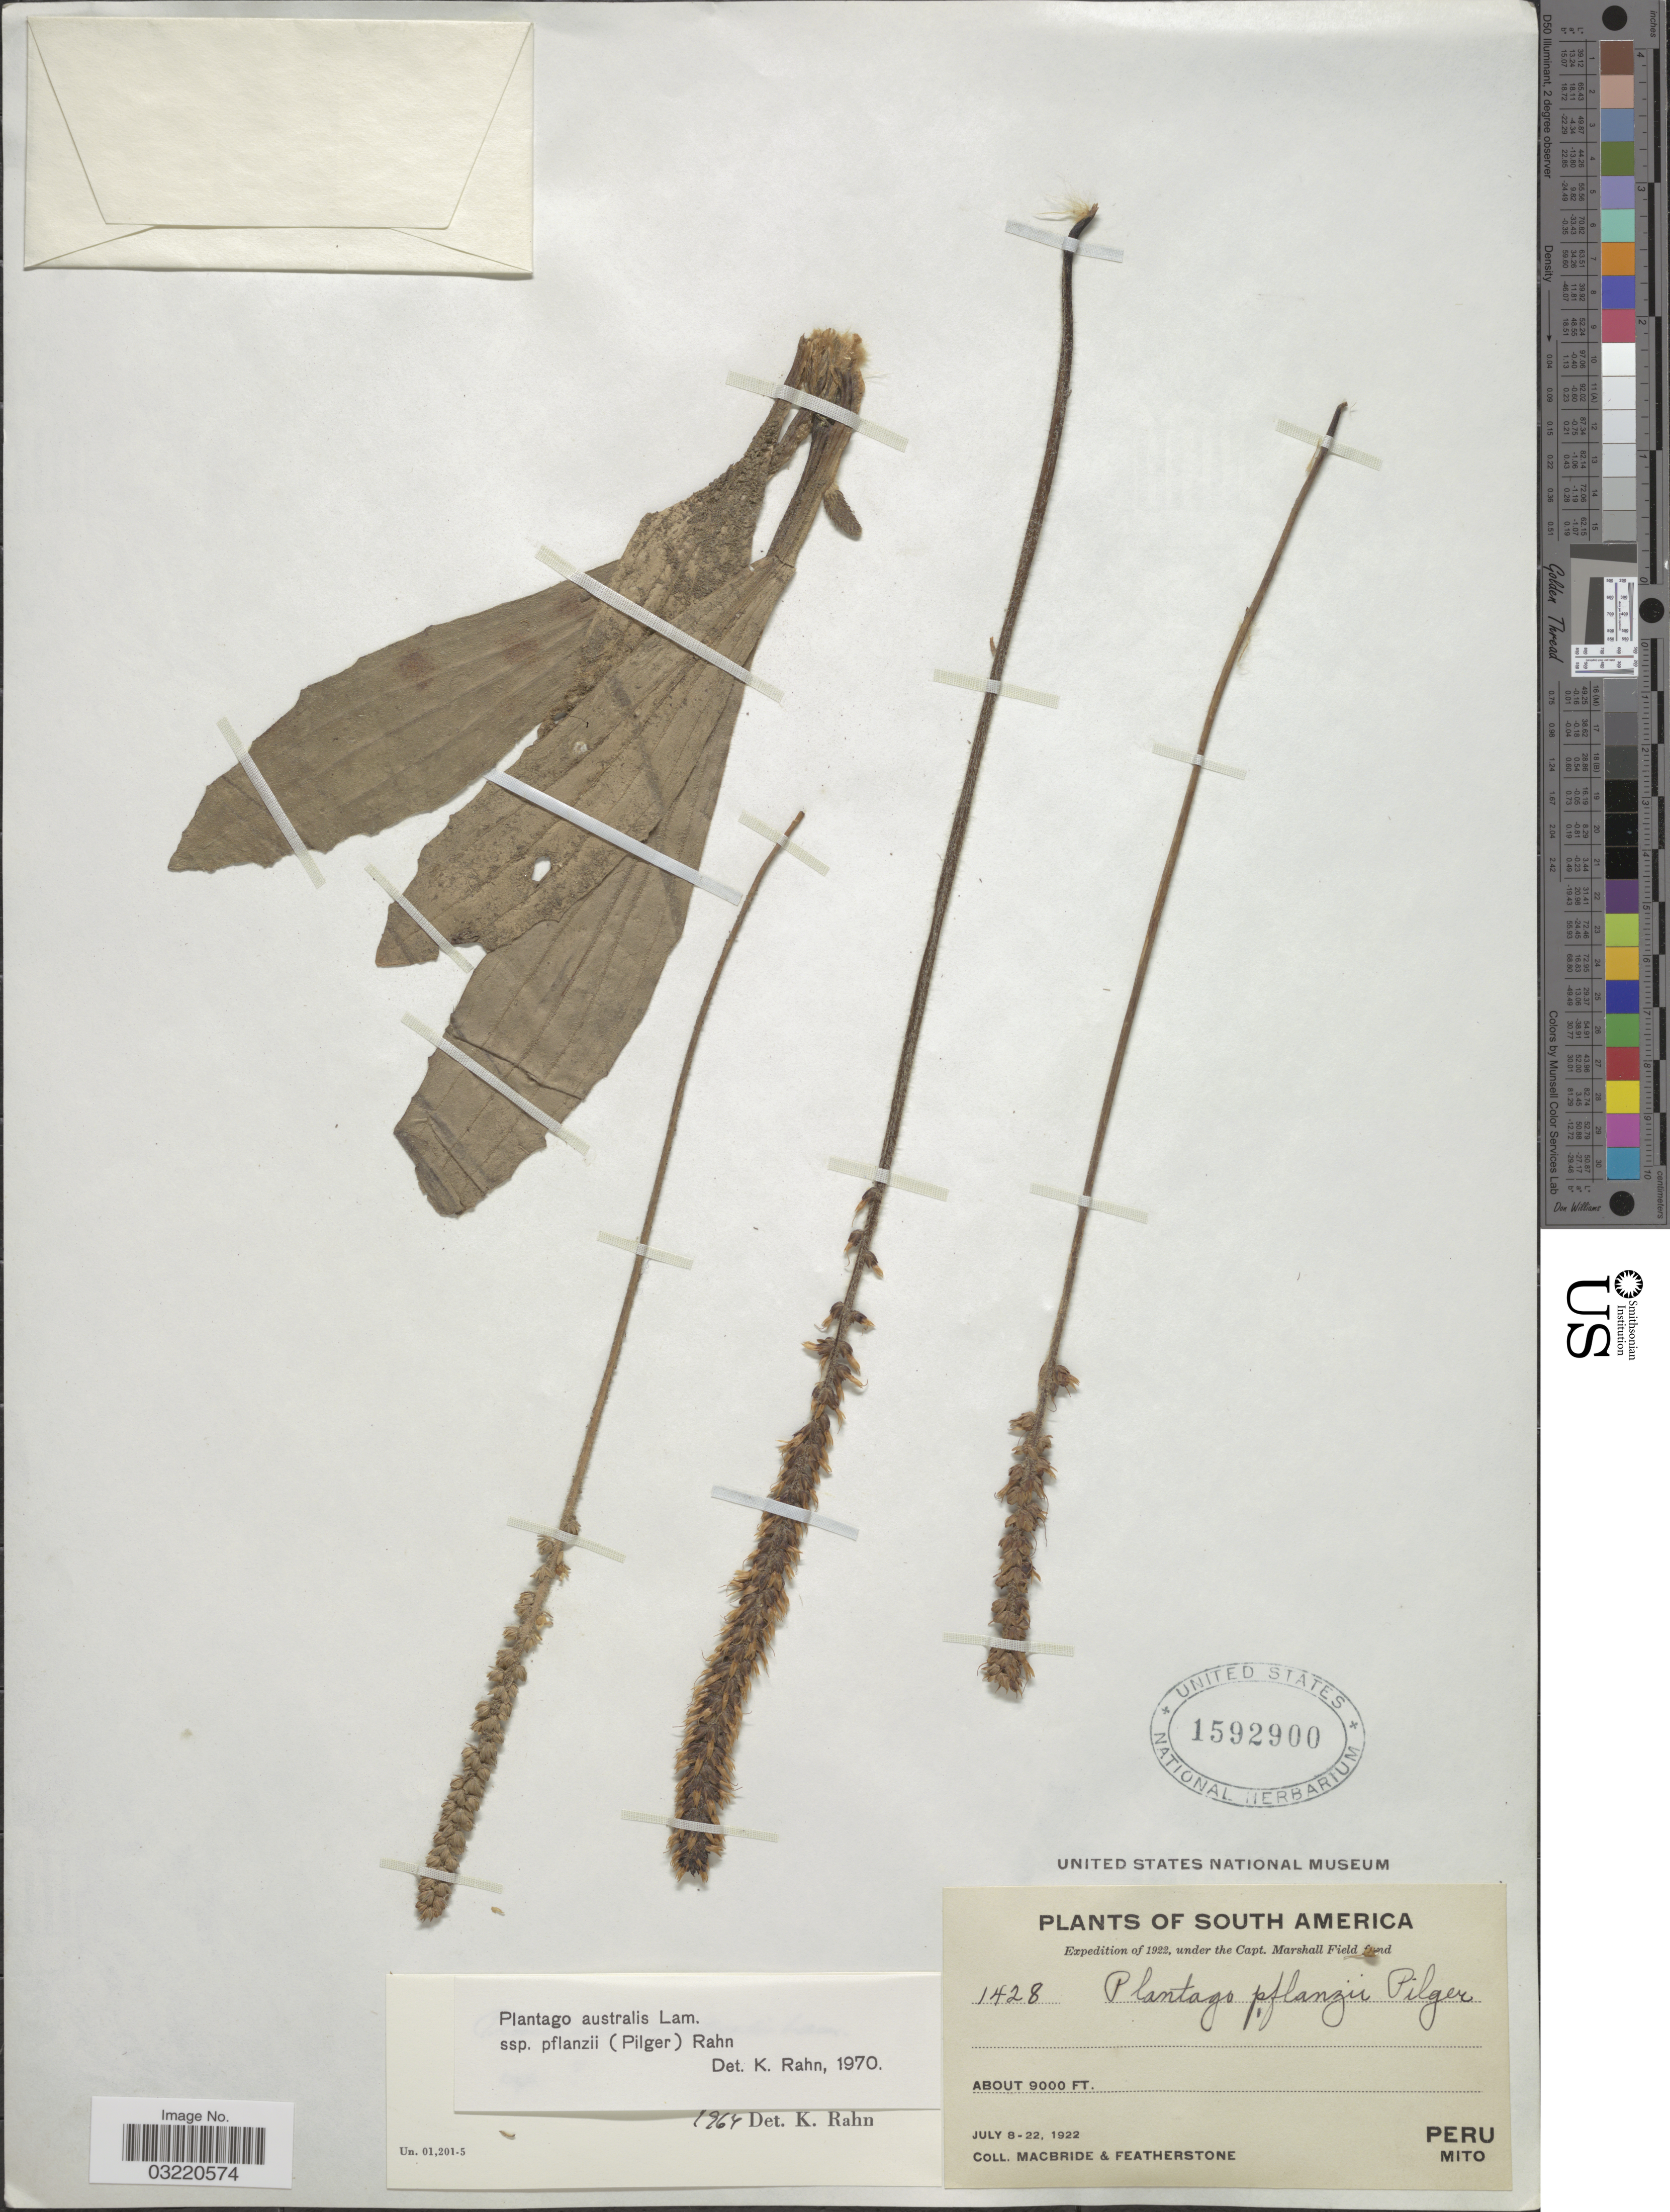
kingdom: Plantae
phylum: Tracheophyta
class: Magnoliopsida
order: Lamiales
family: Plantaginaceae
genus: Plantago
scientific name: Plantago pflanzii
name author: (Pilg.) Rahn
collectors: Macbride, -- & -. Featherstone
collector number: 1428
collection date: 1922-07-08/1922-07-22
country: Peru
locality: Mito.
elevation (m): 2743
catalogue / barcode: US 1592900